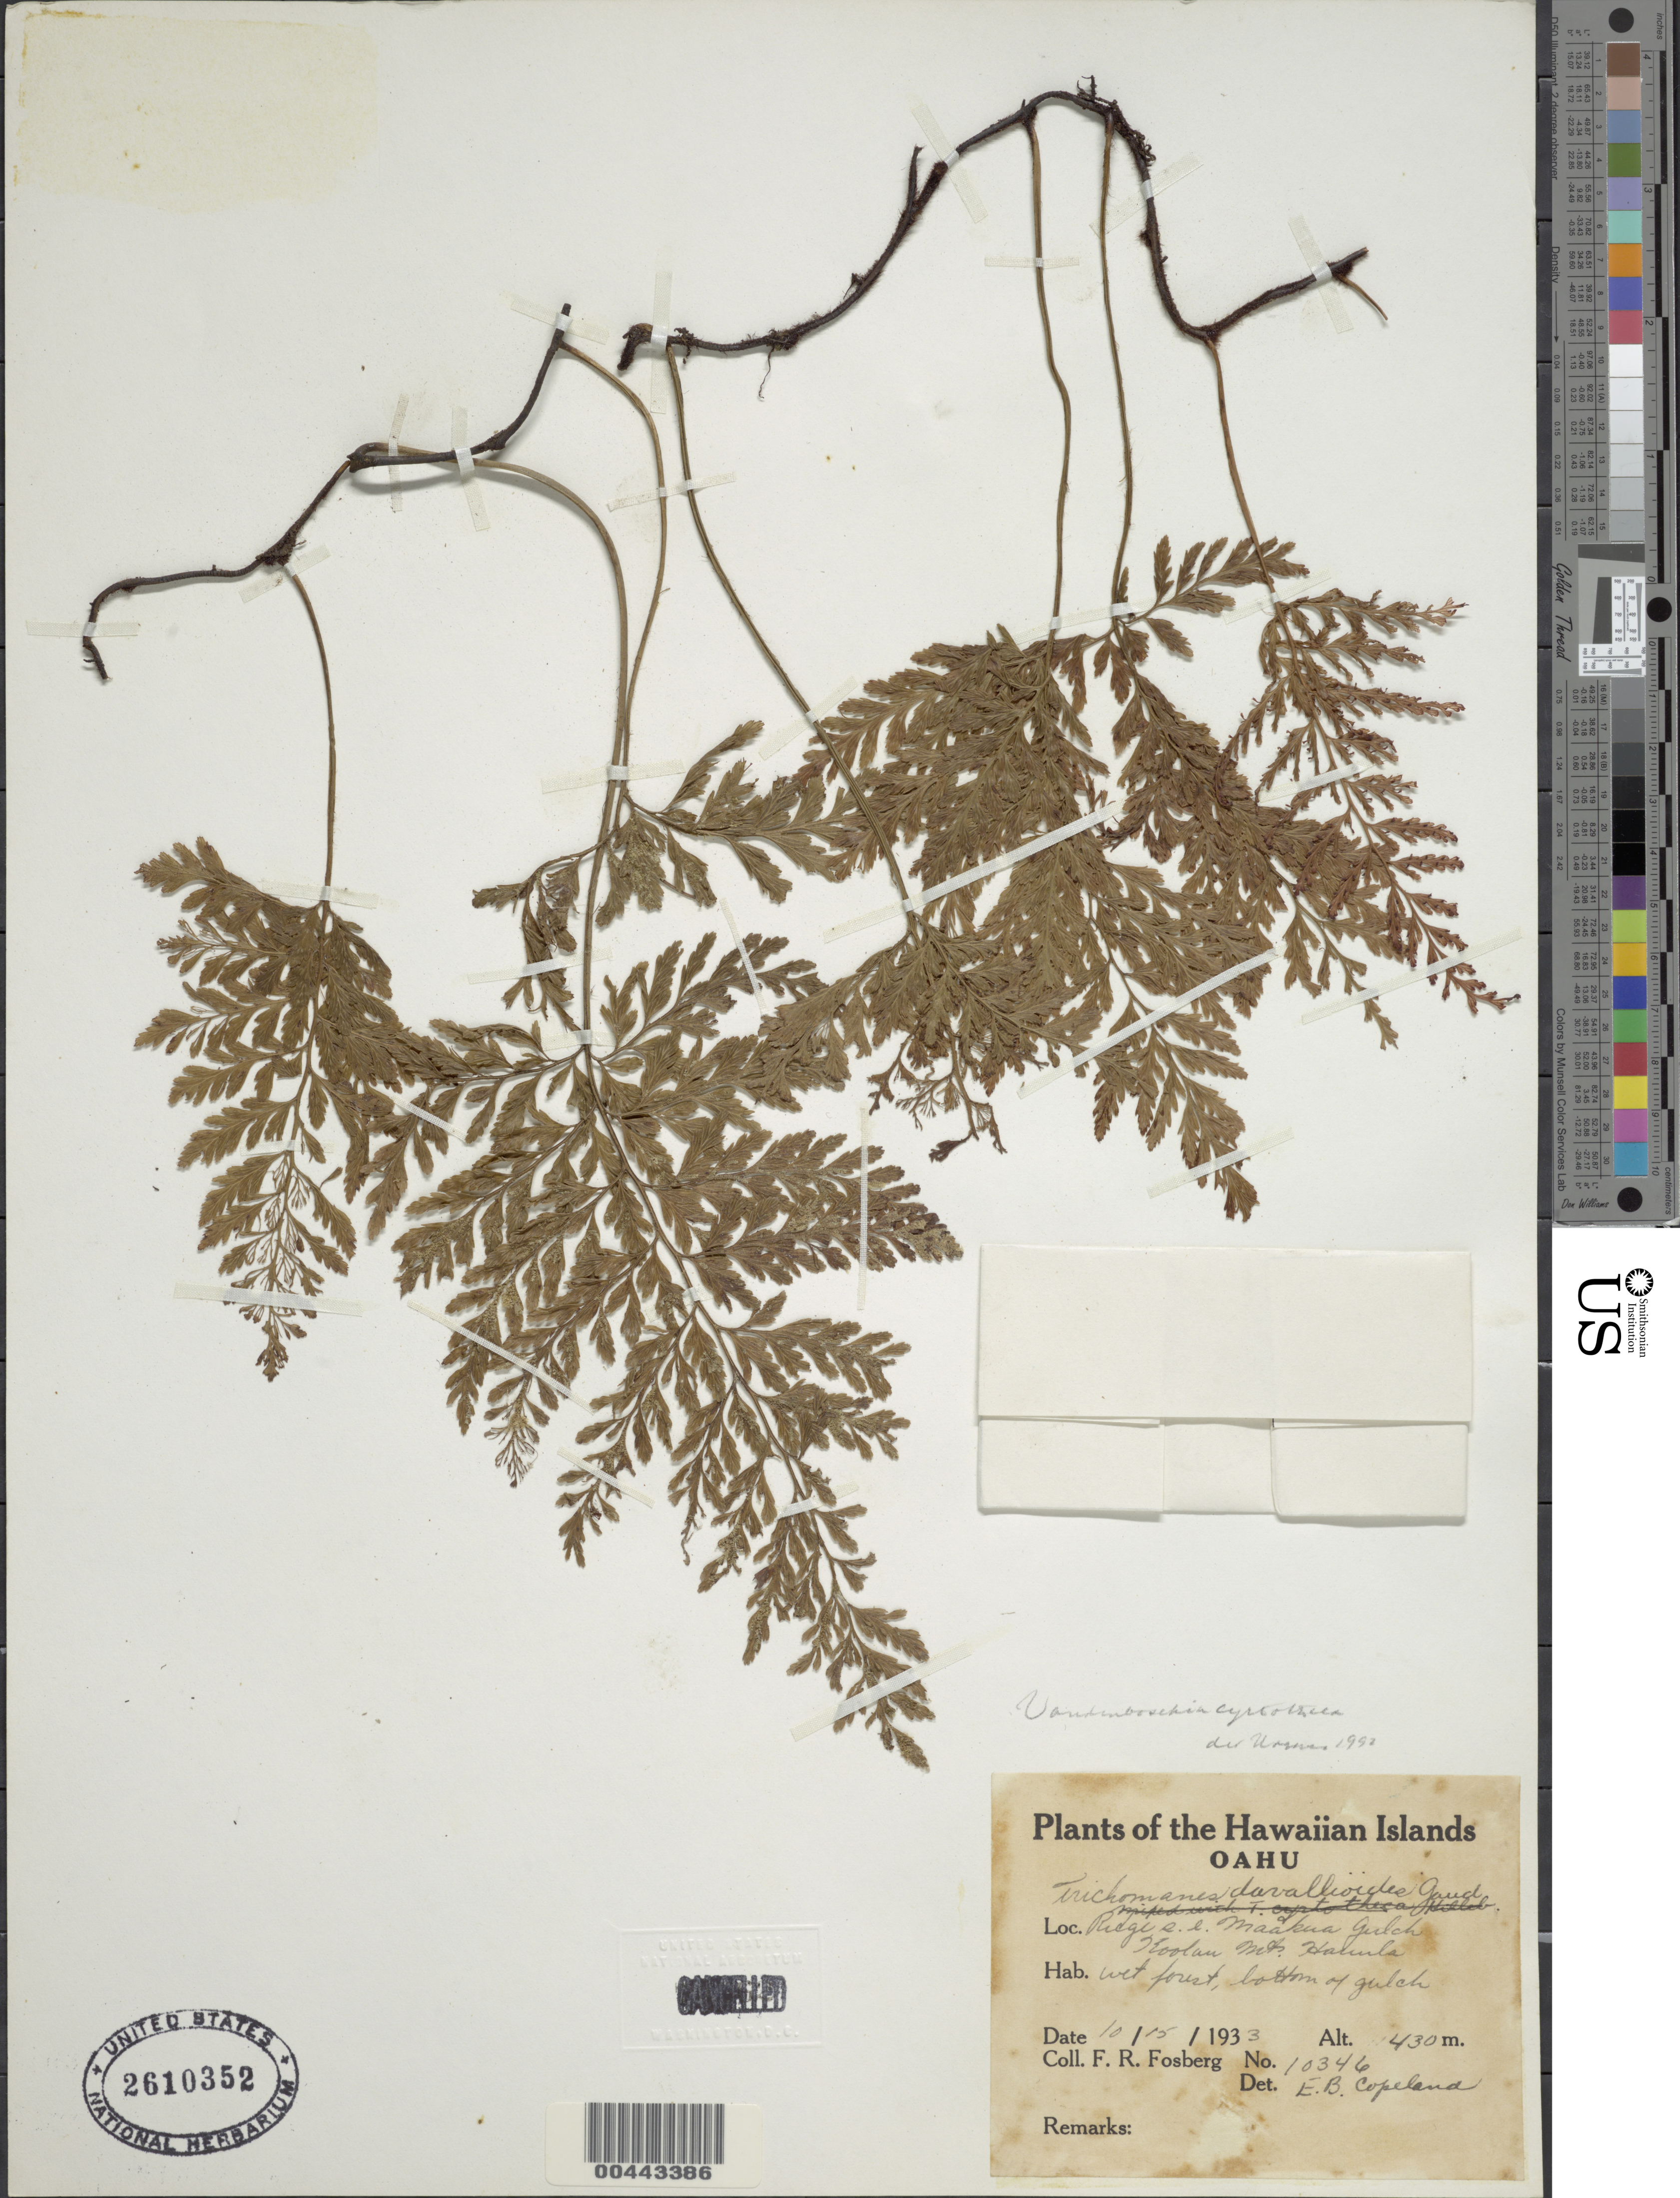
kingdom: Plantae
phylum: Tracheophyta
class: Polypodiopsida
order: Hymenophyllales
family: Hymenophyllaceae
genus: Vandenboschia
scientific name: Vandenboschia cyrtotheca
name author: Copel.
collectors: F. R. Fosberg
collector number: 10346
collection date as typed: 15 Oct 1933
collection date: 1933-10-15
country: United States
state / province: Hawaii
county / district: Honolulu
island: Oahu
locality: Ridge SE Maakua Gulch, Koolau Mts, Hauula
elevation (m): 430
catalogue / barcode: US 2610352